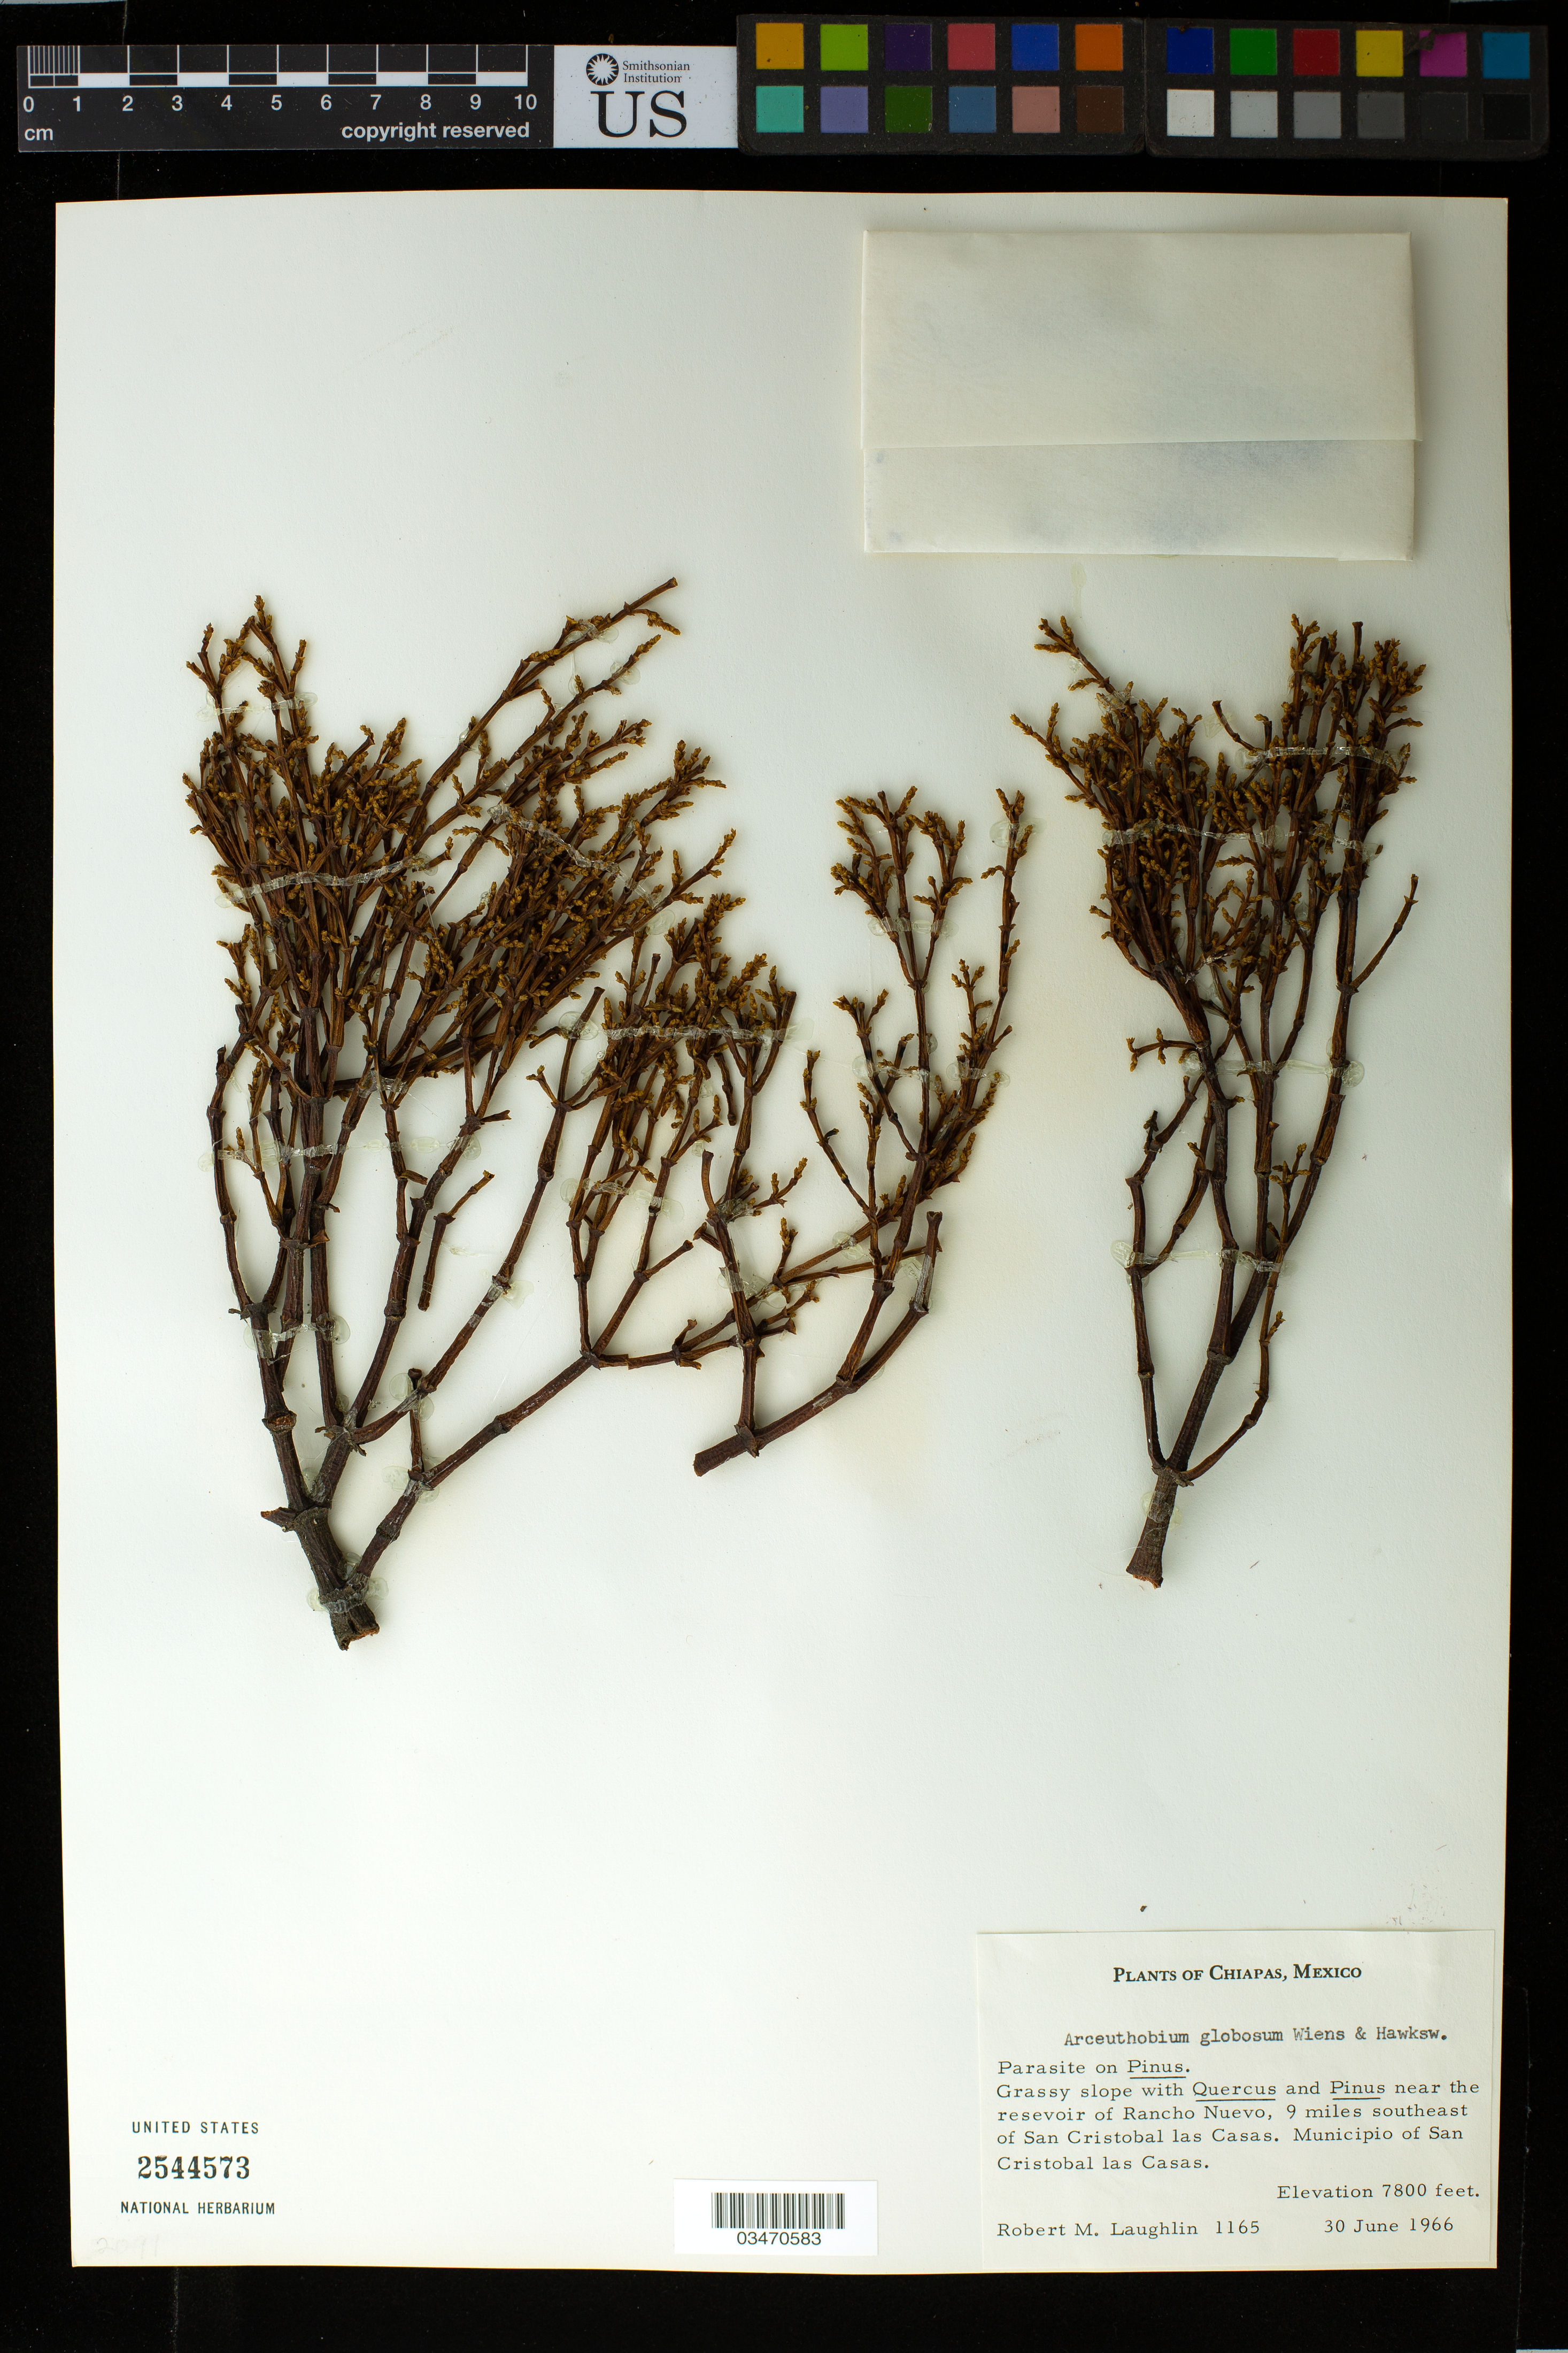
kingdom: Plantae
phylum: Tracheophyta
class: Magnoliopsida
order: Santalales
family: Viscaceae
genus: Arceuthobium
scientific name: Arceuthobium globosum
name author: Hawksw. & Wiens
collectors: R. M. Laughlin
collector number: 1165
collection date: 1966-06-30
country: Mexico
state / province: Chiapas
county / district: San Cristóbal de las Casas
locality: Rancho Nuevo. 9 mi. SE of San Cristóbal las Casas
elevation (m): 2377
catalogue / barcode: US 2544573